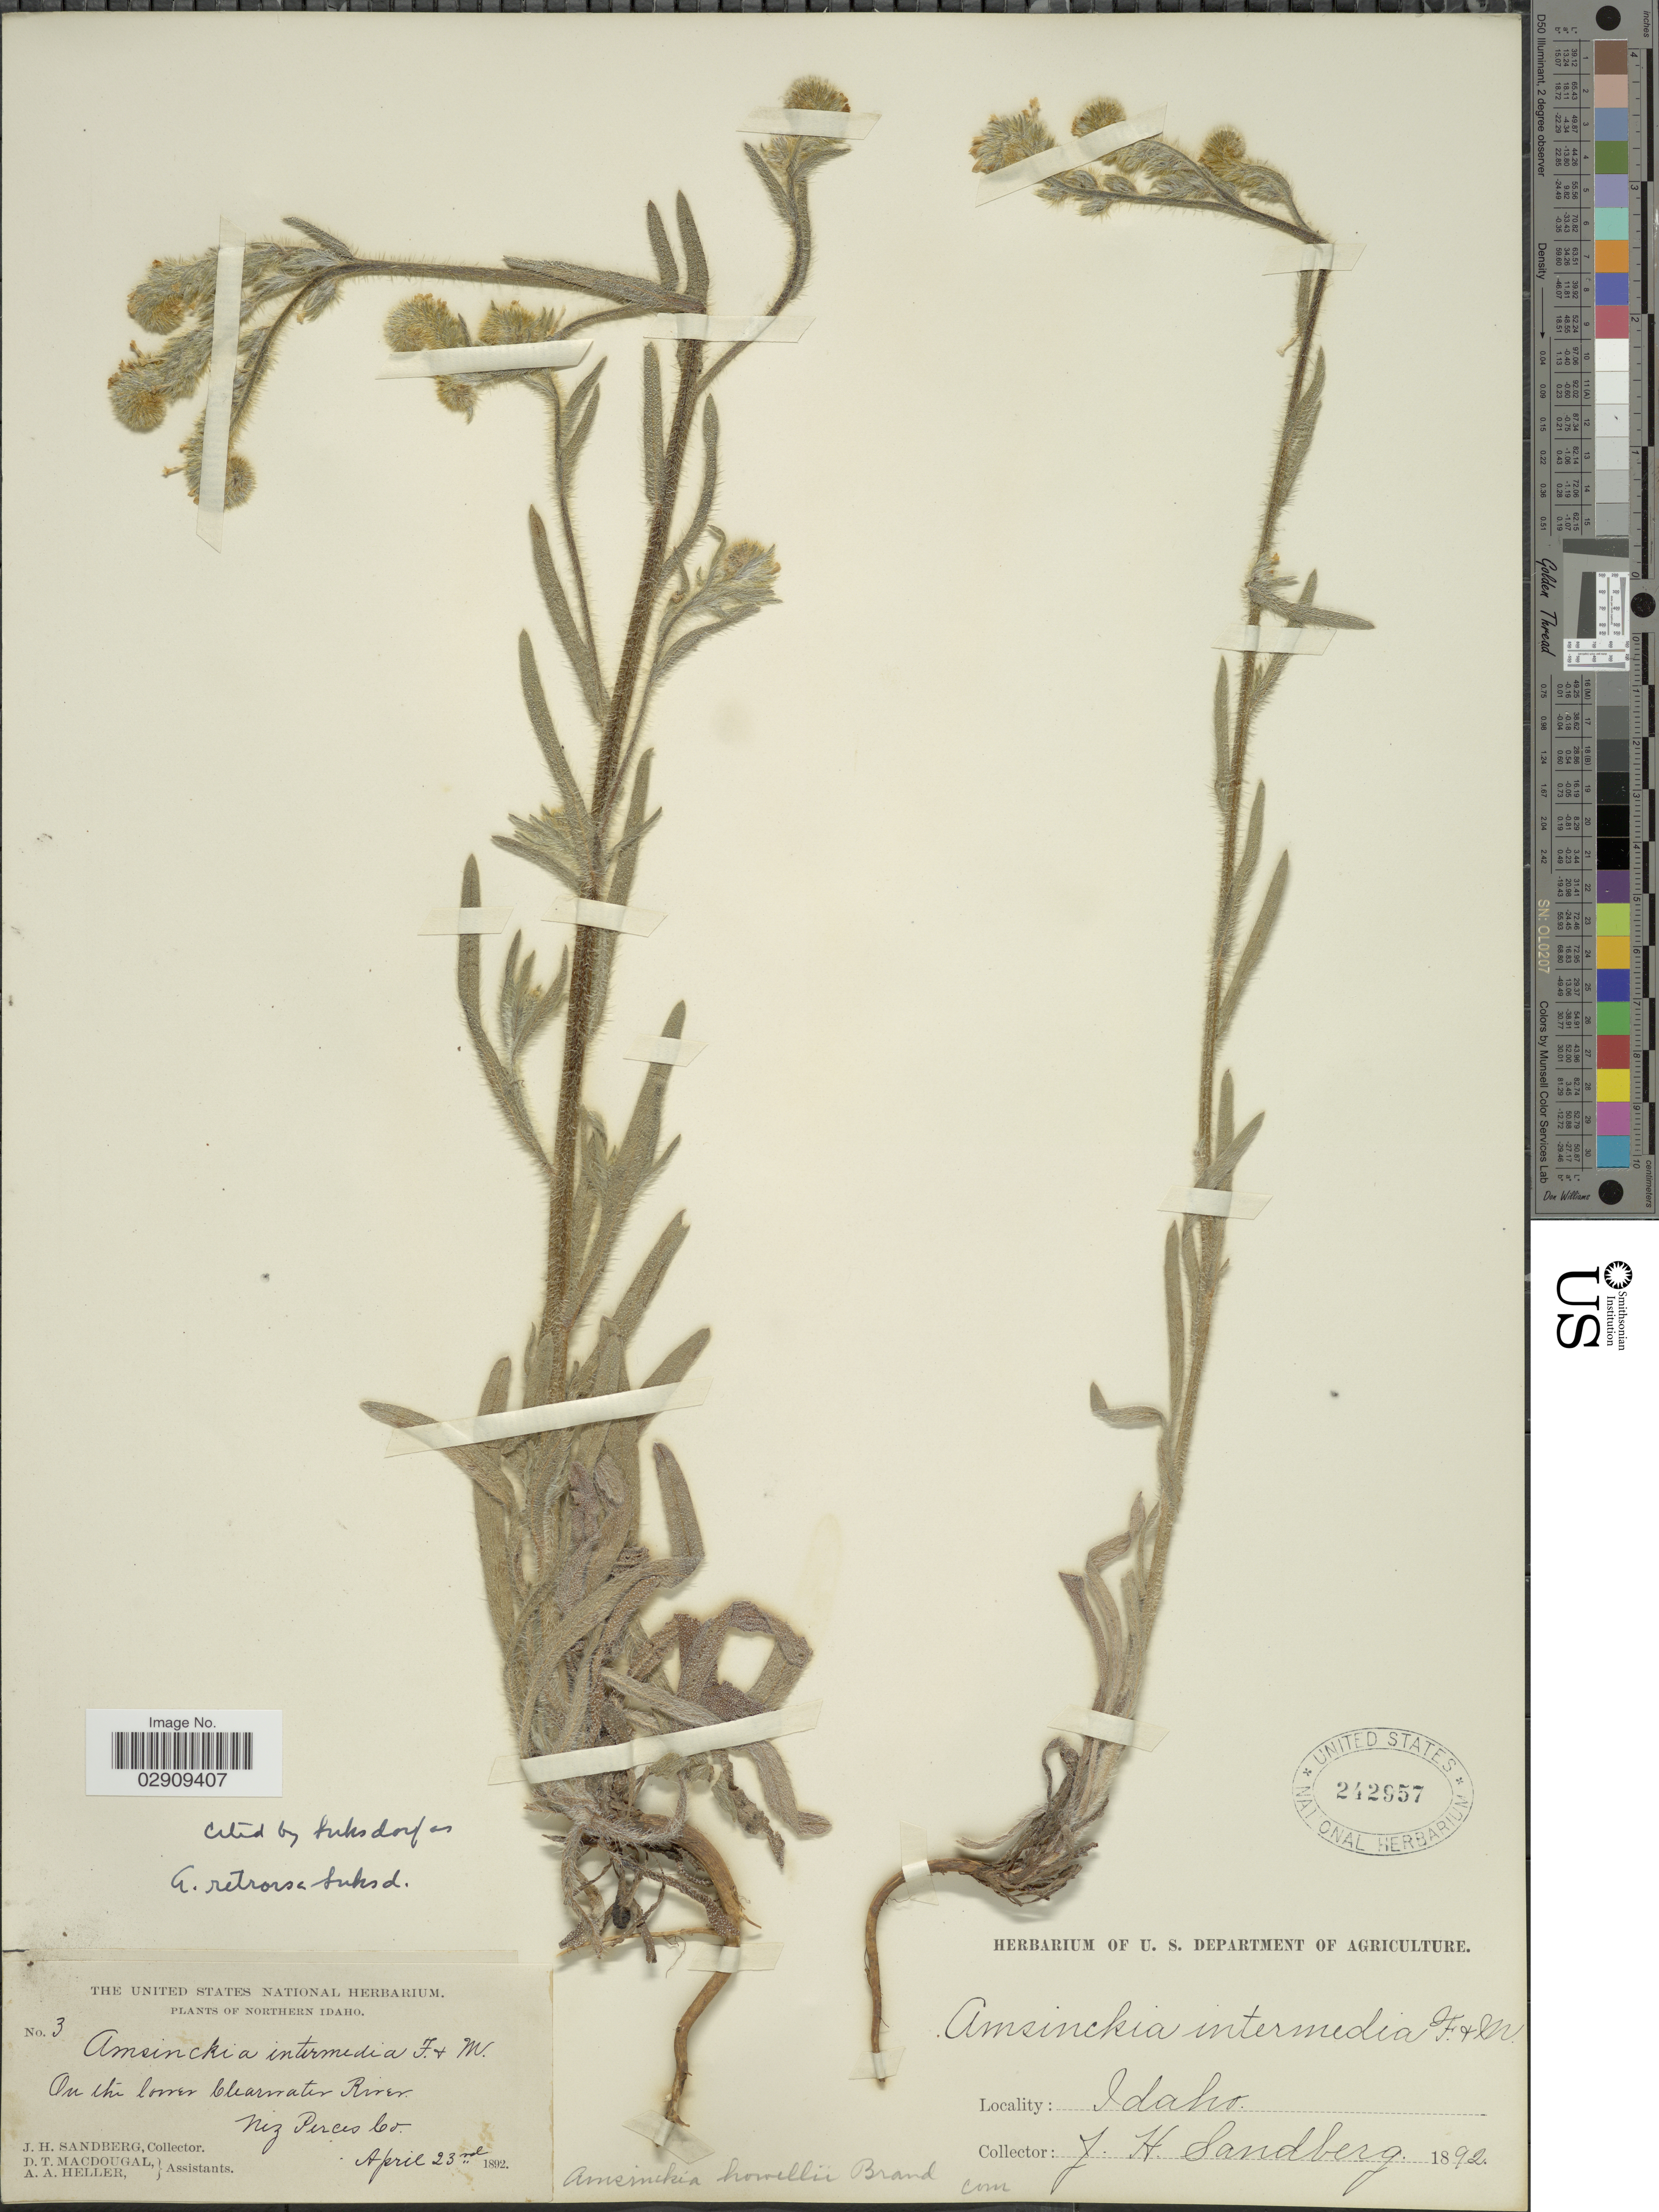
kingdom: Plantae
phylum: Tracheophyta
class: Magnoliopsida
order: Boraginales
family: Boraginaceae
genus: Amsinckia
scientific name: Amsinckia menziesii var. intermedia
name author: (Fisch. & C.A. Mey.) Ganders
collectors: J. H. Sandberg, D. T. MacDougal & A. A. Heller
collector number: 3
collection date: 1892-04-23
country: United States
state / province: Idaho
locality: Northern Idaho. On the lower Clearwater River. Nez Perces Co.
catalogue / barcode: US 242957